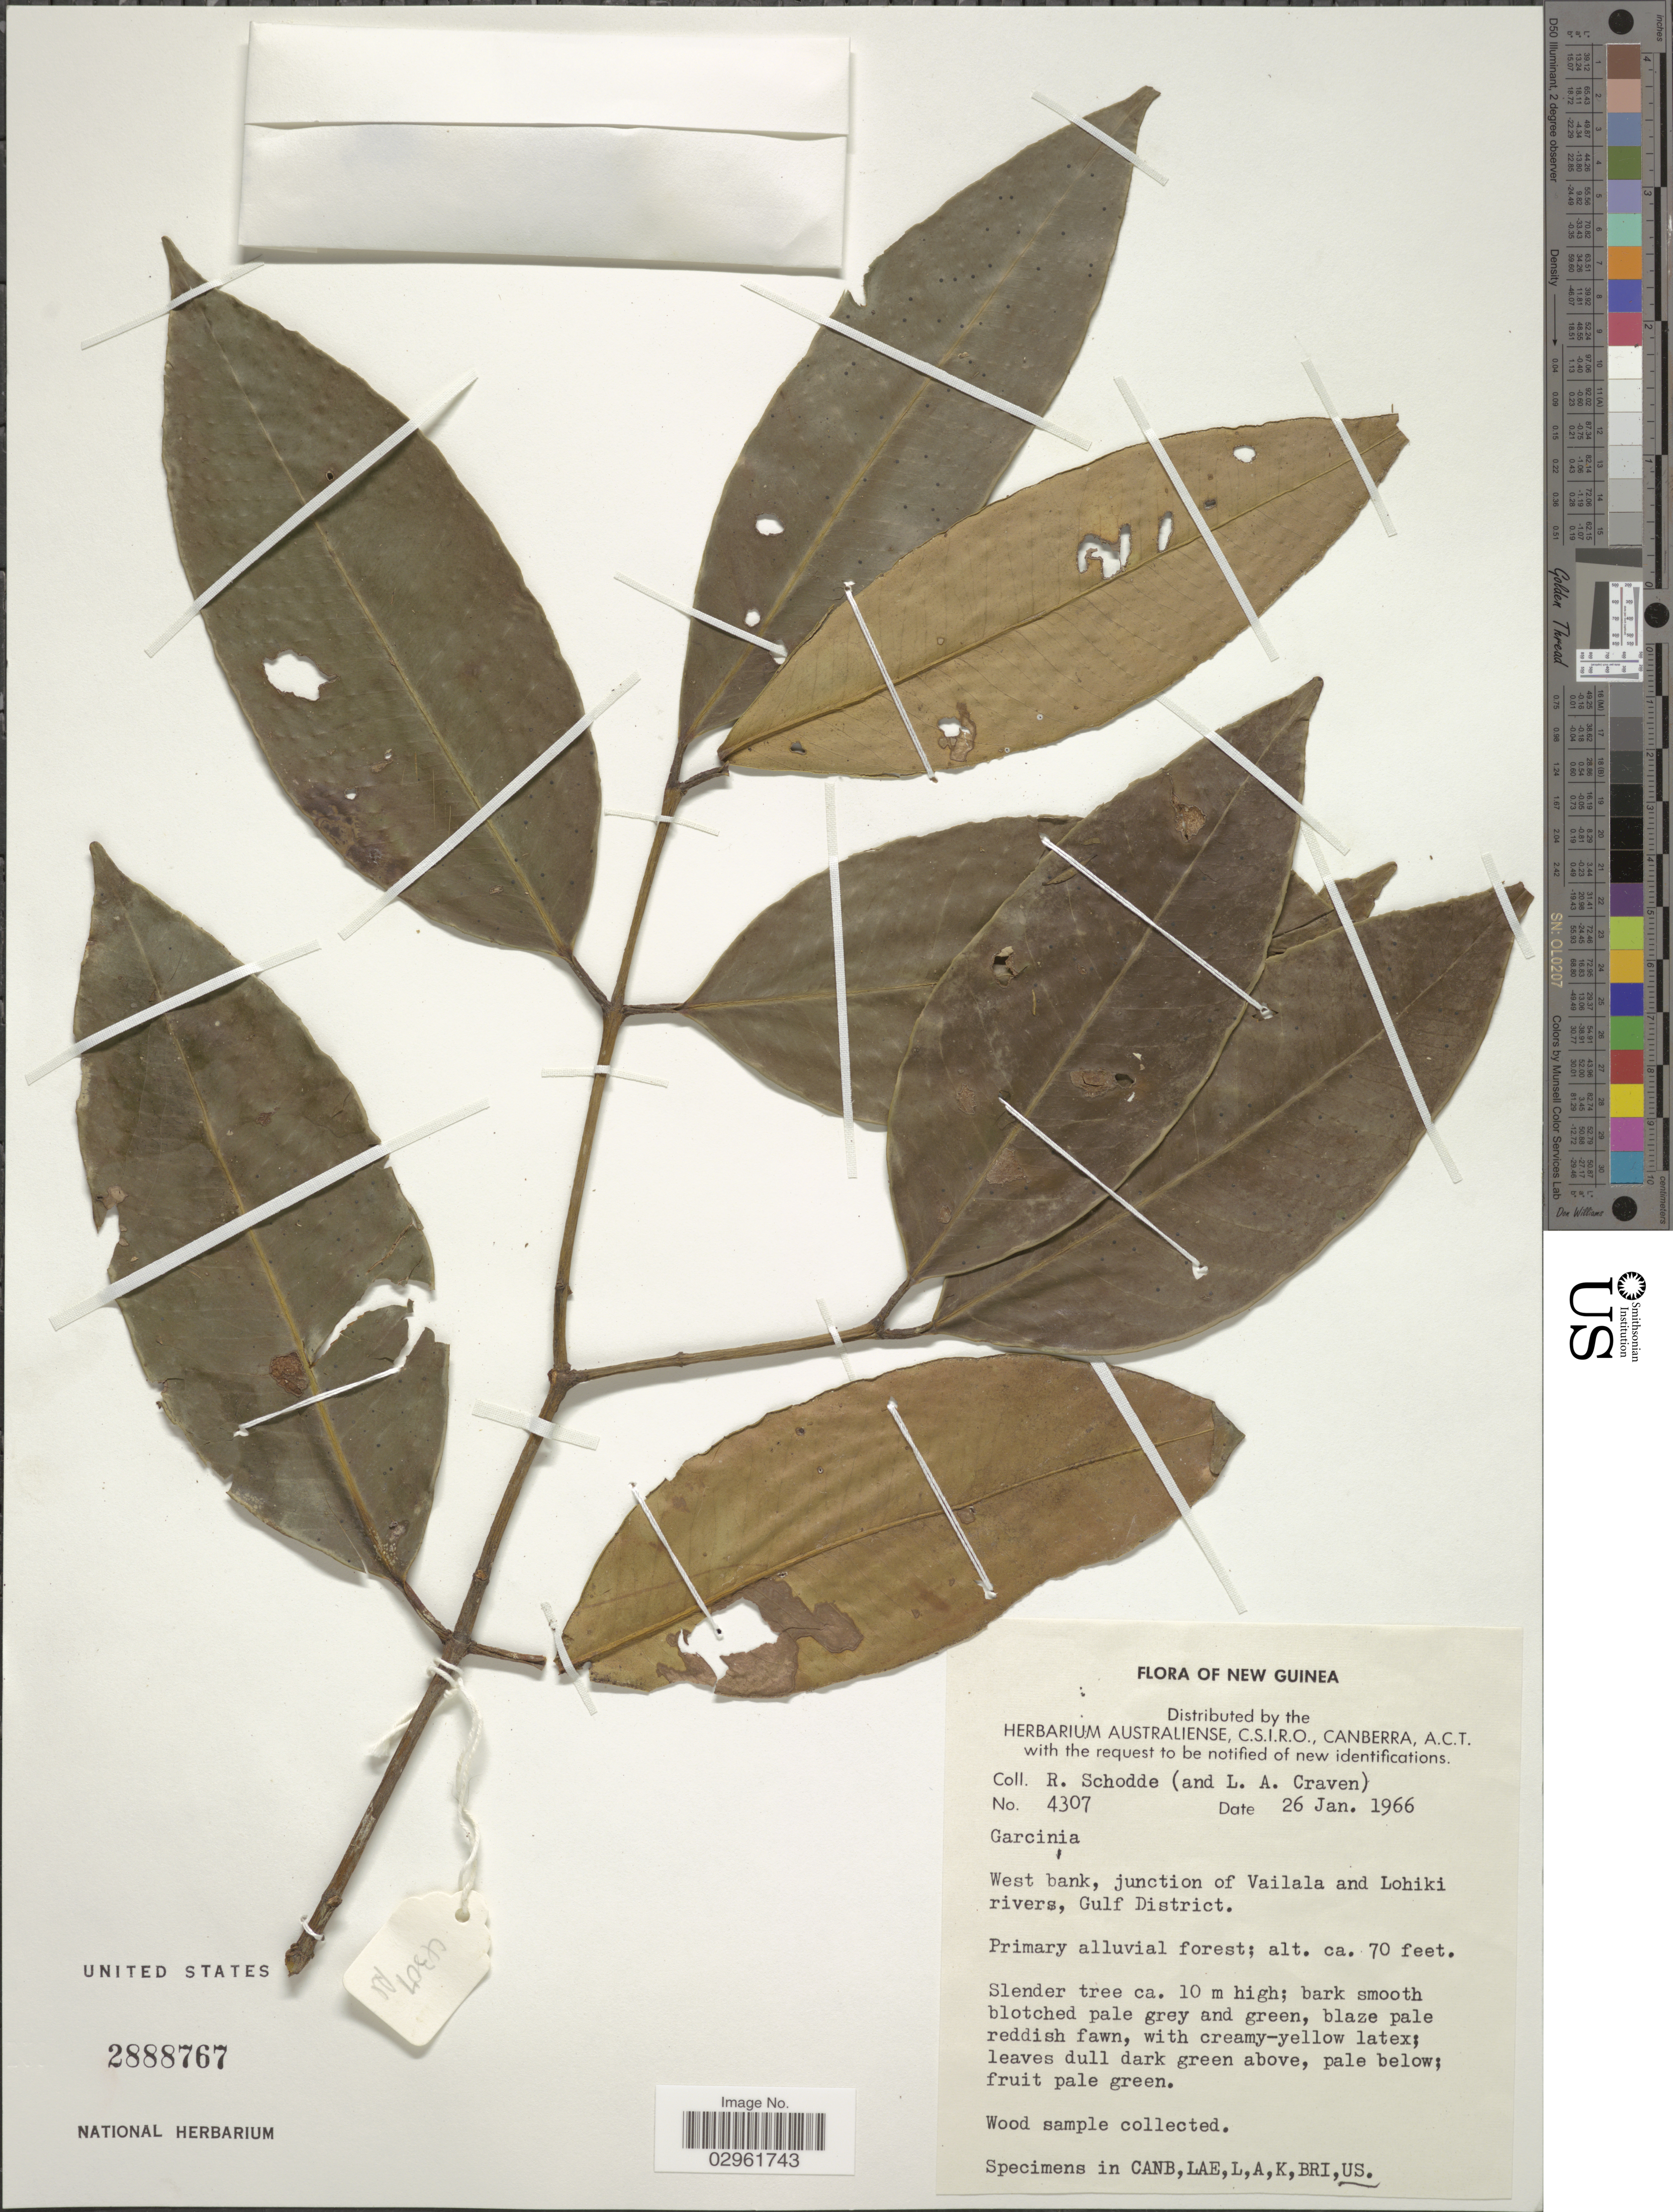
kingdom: Plantae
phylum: Tracheophyta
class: Magnoliopsida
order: Malpighiales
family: Clusiaceae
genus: Garcinia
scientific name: Garcinia sp.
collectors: R. Schodde & L. A. Craven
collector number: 4307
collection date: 1966-01-26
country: Papua New Guinea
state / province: Gulf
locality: New Guinea. West bank, junction of Vailala and Lohiki rivers, Gulf District.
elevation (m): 21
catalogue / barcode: US 2888767